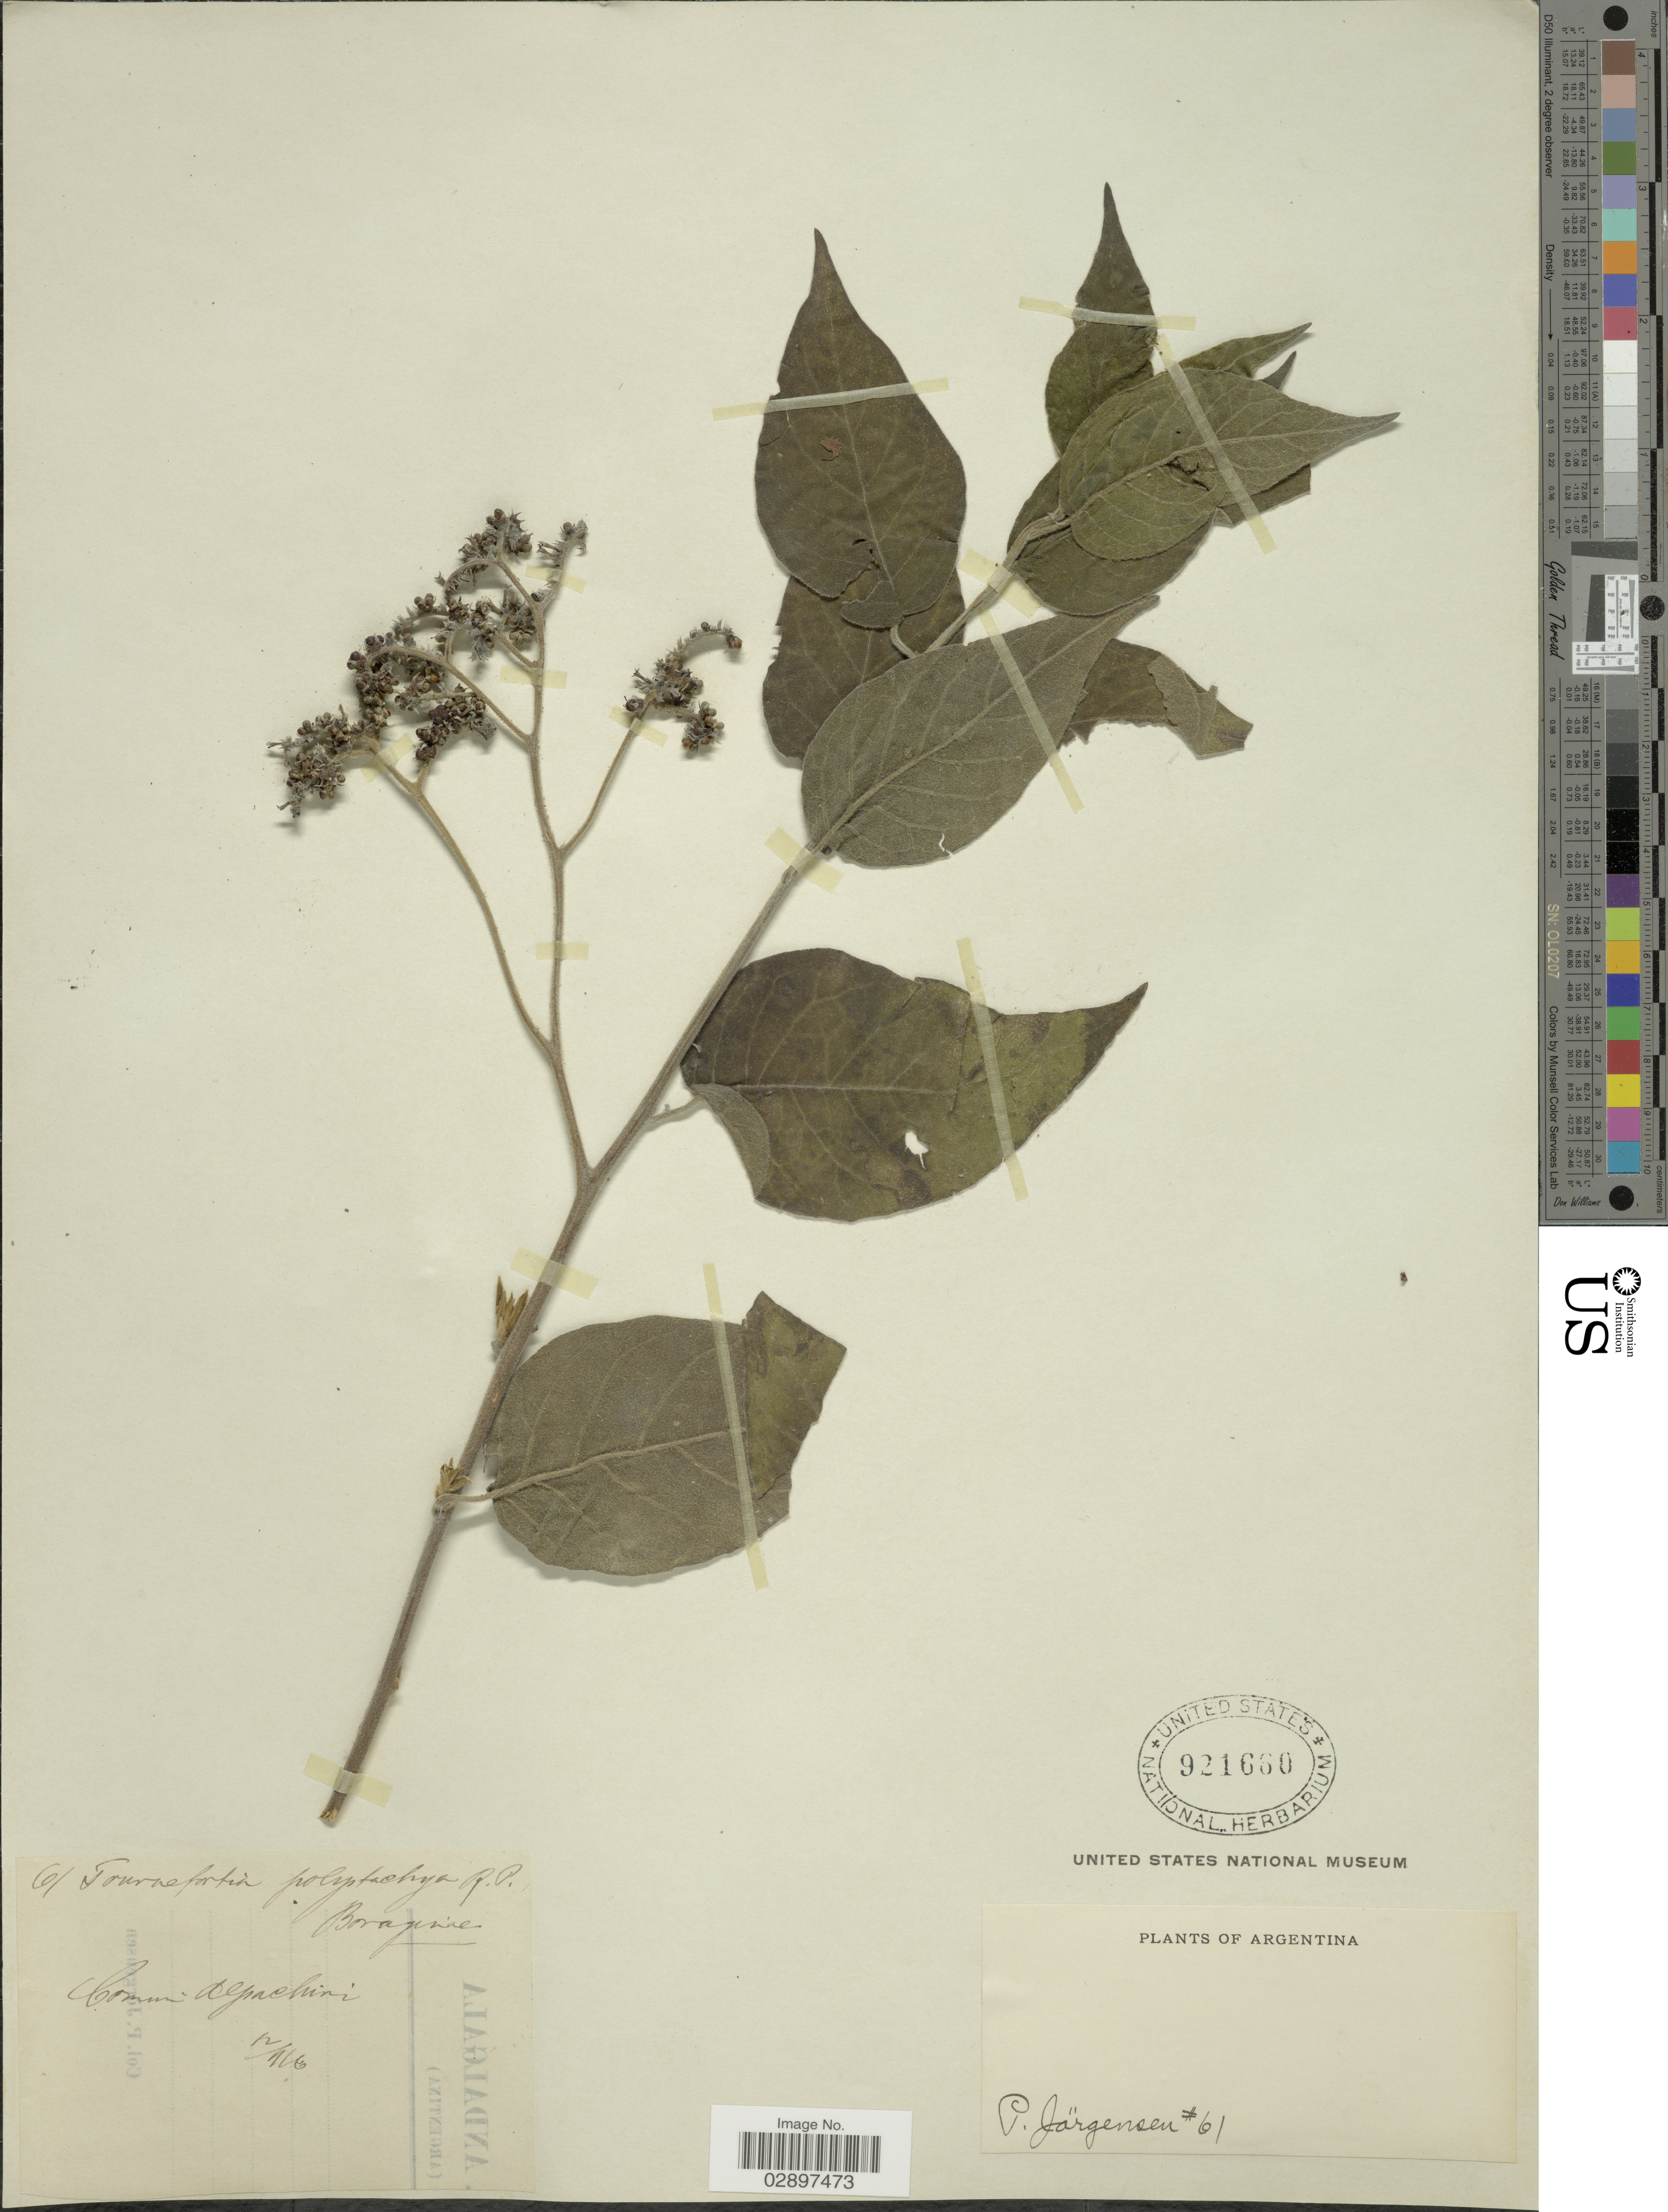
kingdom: Plantae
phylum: Tracheophyta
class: Magnoliopsida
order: Boraginales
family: Heliotropiaceae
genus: Tournefortia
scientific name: Tournefortia polystachya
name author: Ruiz & Pav.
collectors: P. Jörgensen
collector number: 61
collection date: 1916-12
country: Argentina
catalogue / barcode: US 921660